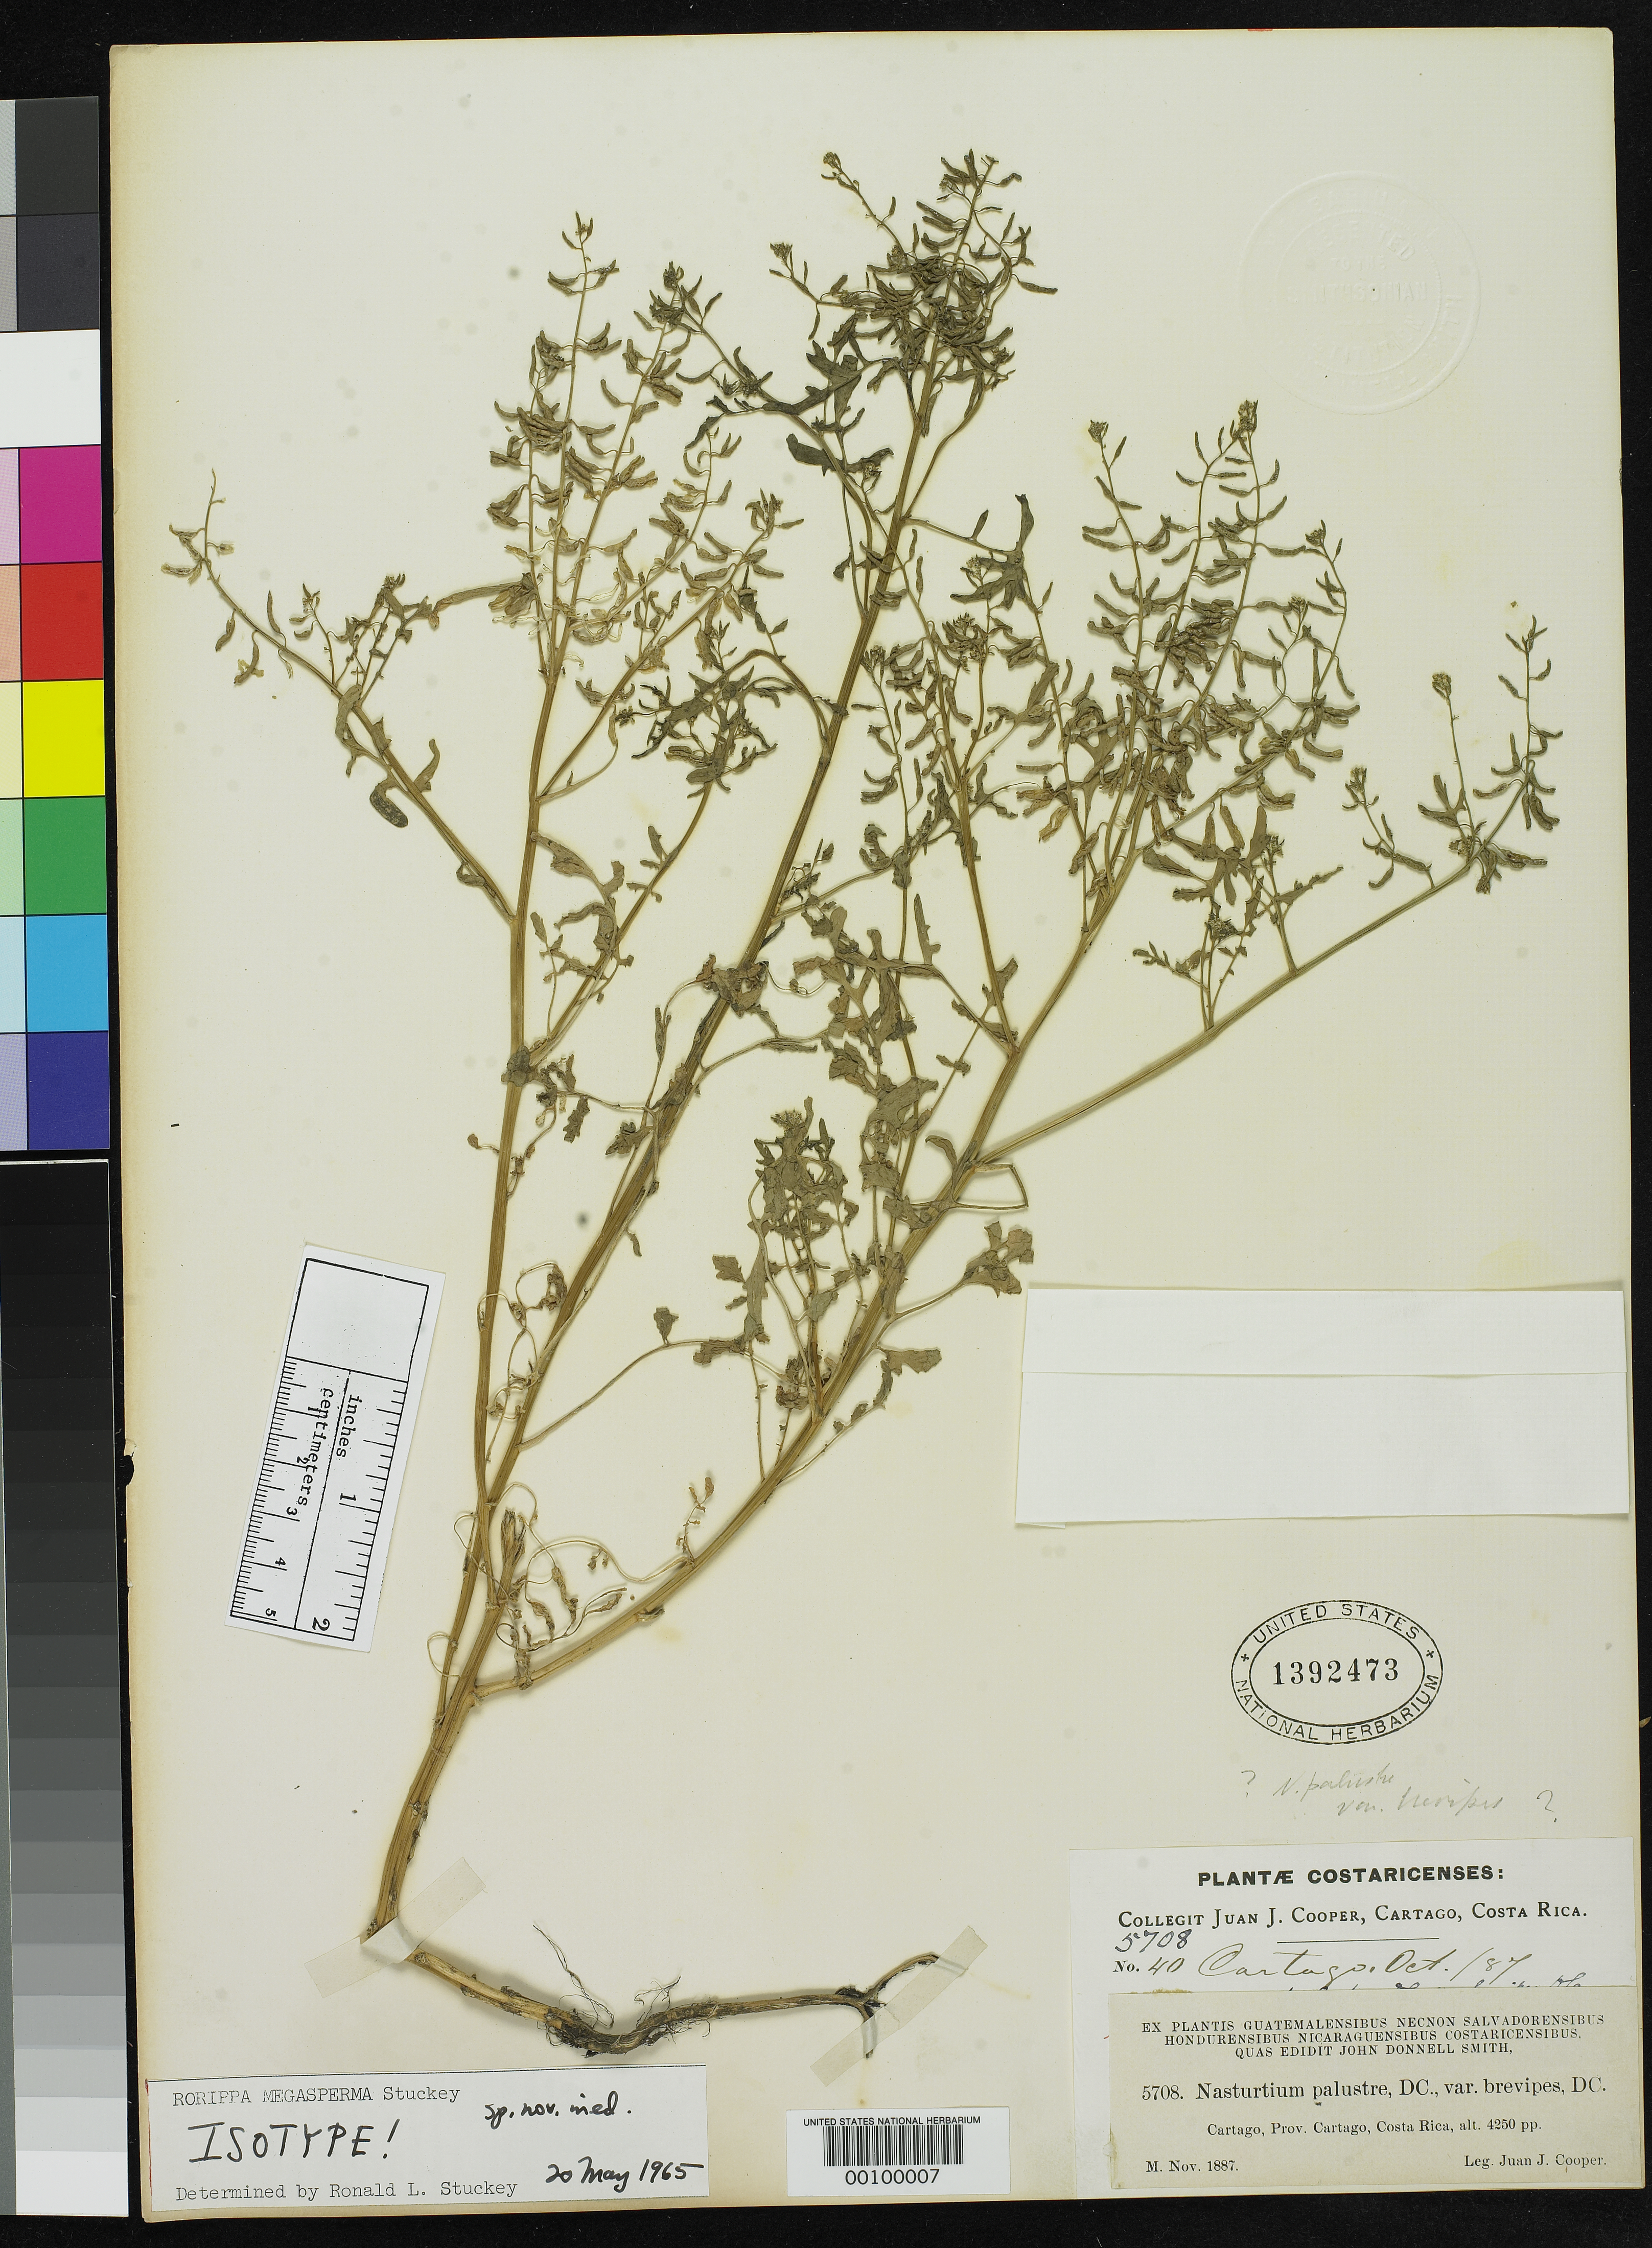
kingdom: Plantae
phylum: Tracheophyta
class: Magnoliopsida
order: Brassicales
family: Brassicaceae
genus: Rorippa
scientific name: Rorippa megasperma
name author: Stuckey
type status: Isotype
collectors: J. J. Cooper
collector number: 5708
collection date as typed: Nov 1887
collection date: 1887-11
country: Costa Rica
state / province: Cartago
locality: Cartago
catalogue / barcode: US 1392473